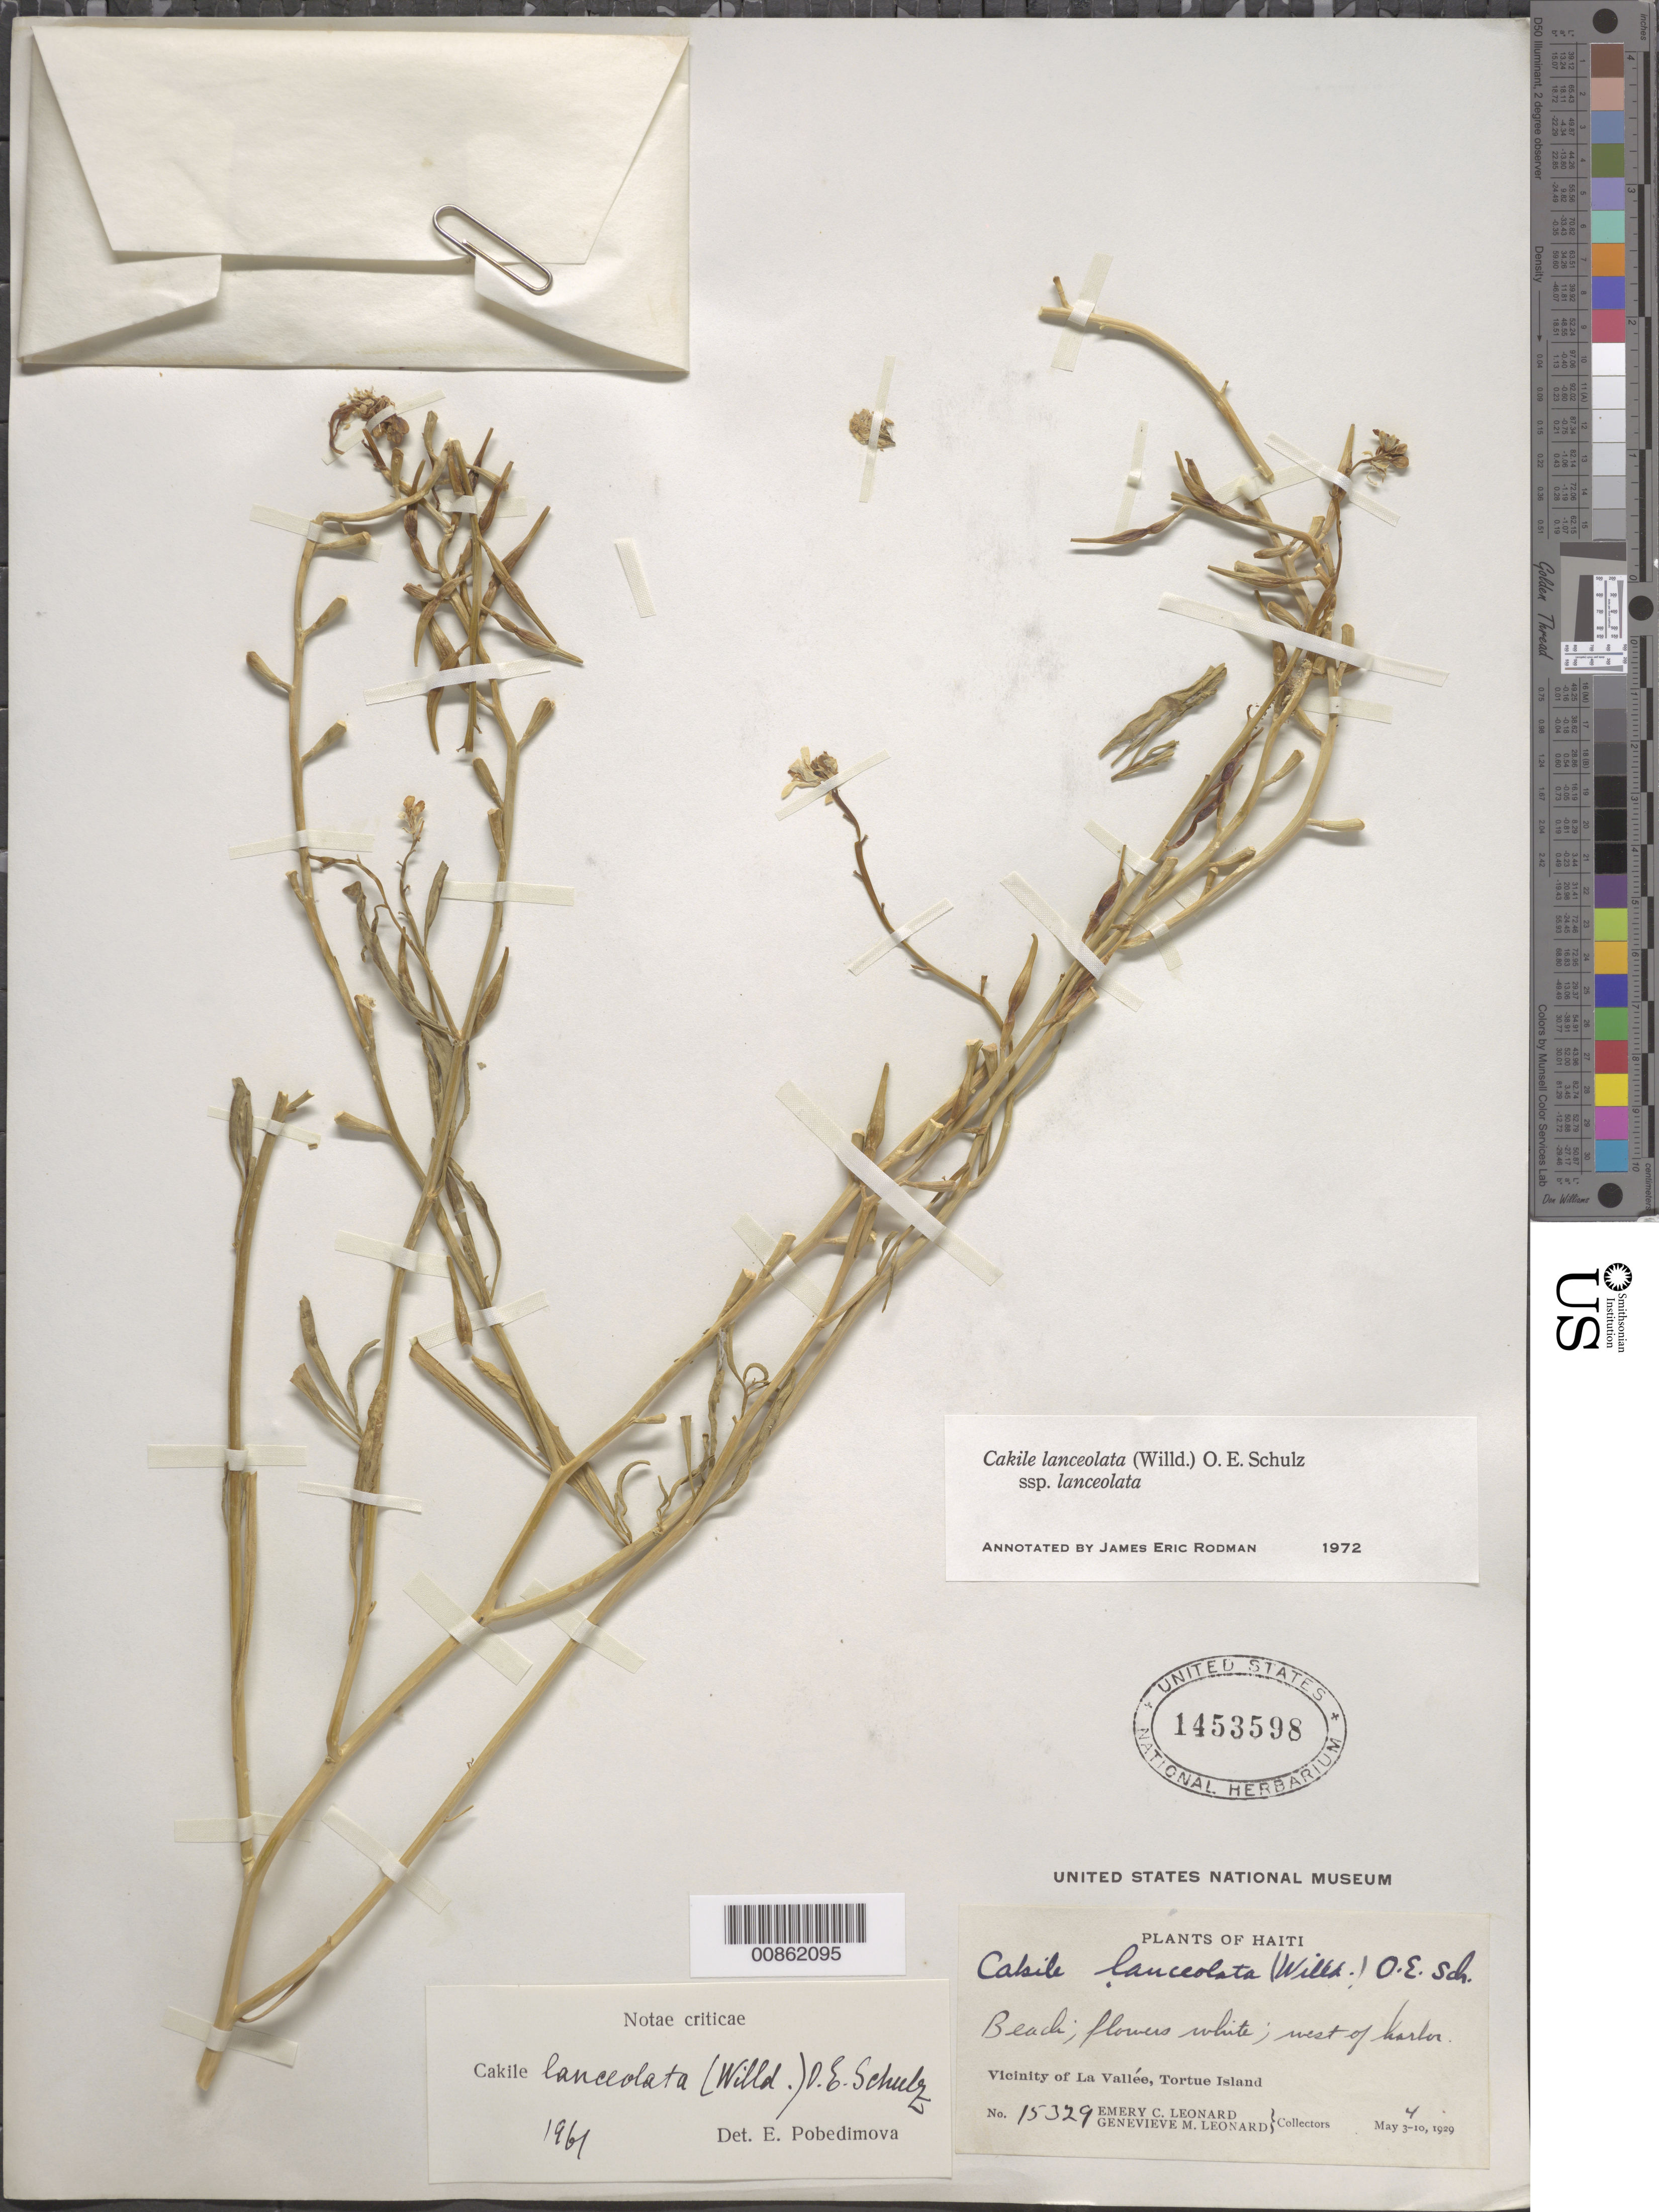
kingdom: Plantae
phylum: Tracheophyta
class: Magnoliopsida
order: Brassicales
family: Brassicaceae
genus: Cakile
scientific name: Cakile lanceolata subsp. lanceolata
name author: (Willd.) O.E. Schulz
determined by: Rodman, J. E.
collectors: E. C. Leonard & G. M. Leonard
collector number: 15329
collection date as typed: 04 May 1929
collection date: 1929-05-04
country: Haiti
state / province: Nord-Óuest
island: Île de la Tortue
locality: Vicinity of La Vallée, Tortue Island. West of harbor.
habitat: Beach.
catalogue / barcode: US 1453598